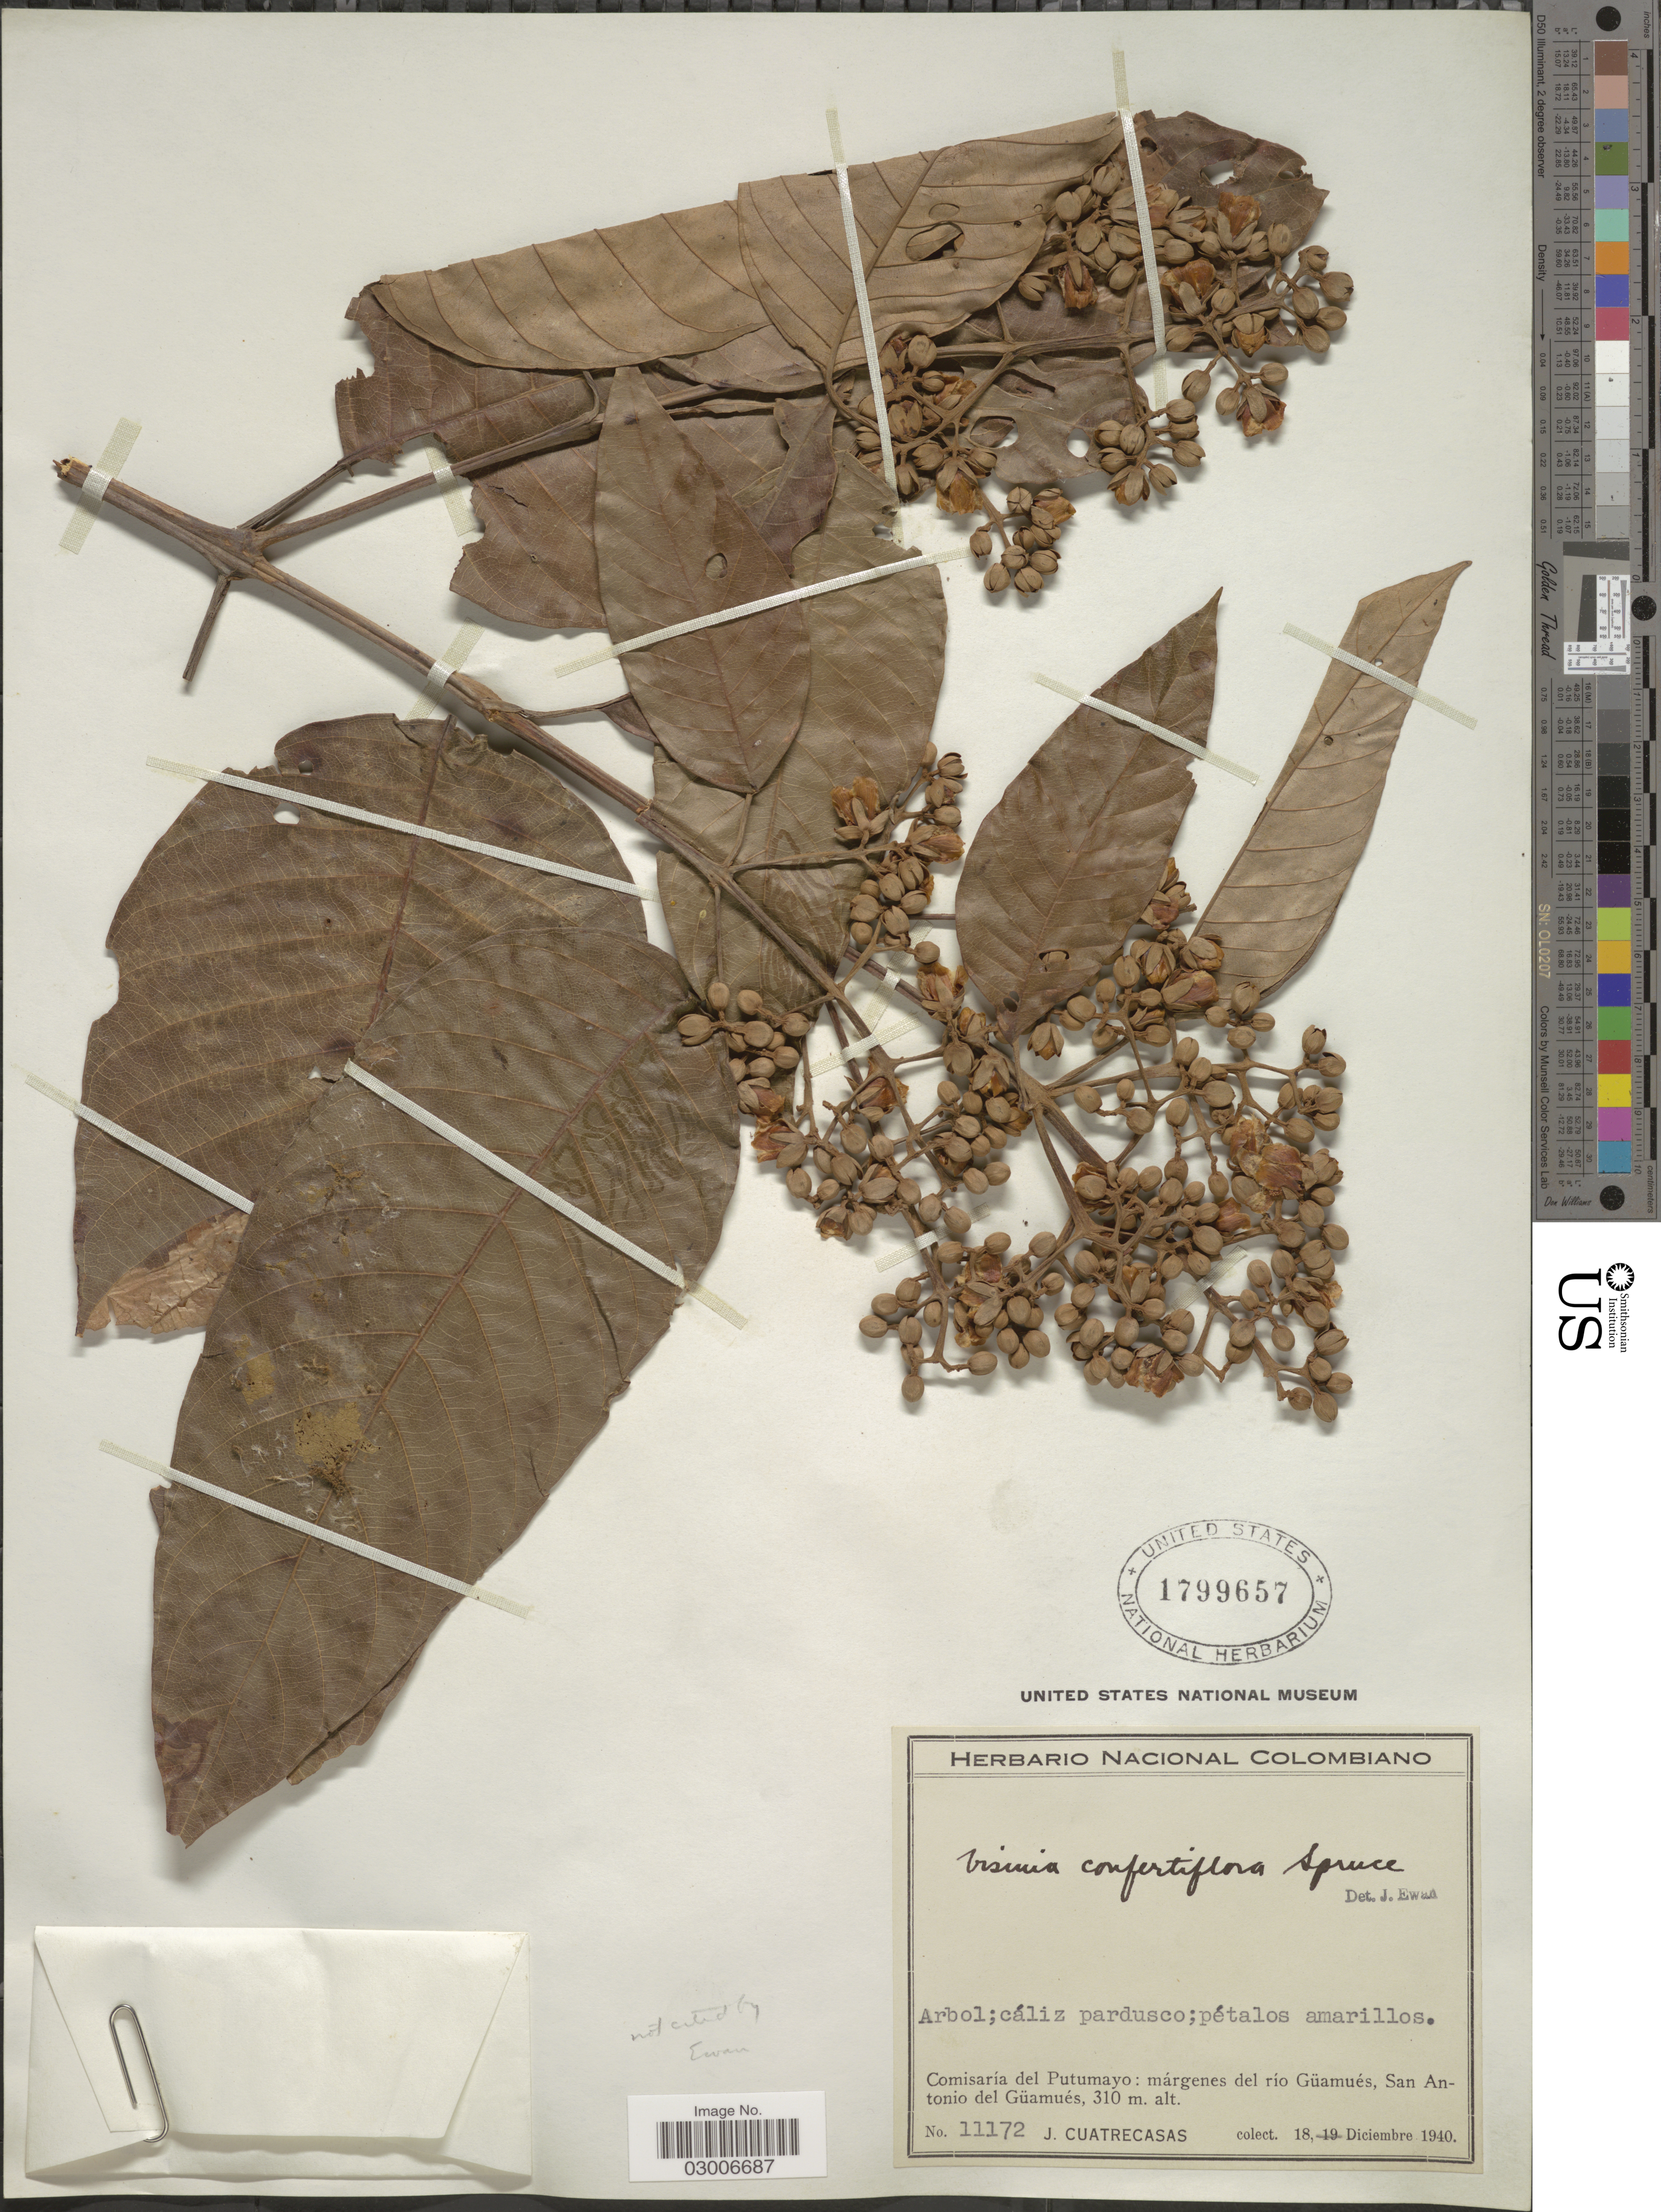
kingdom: Plantae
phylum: Tracheophyta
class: Magnoliopsida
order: Malpighiales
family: Hypericaceae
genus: Vismia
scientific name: Vismia confertiflora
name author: Spruce ex Reichardt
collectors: J. Cuatrecasas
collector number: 11172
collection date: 1940-12-18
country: Colombia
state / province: Putumayo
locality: Comisaría del Putumayo: márgenes del rio Güamués, San Antonio del Güamués.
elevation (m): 310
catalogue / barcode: US 1799657